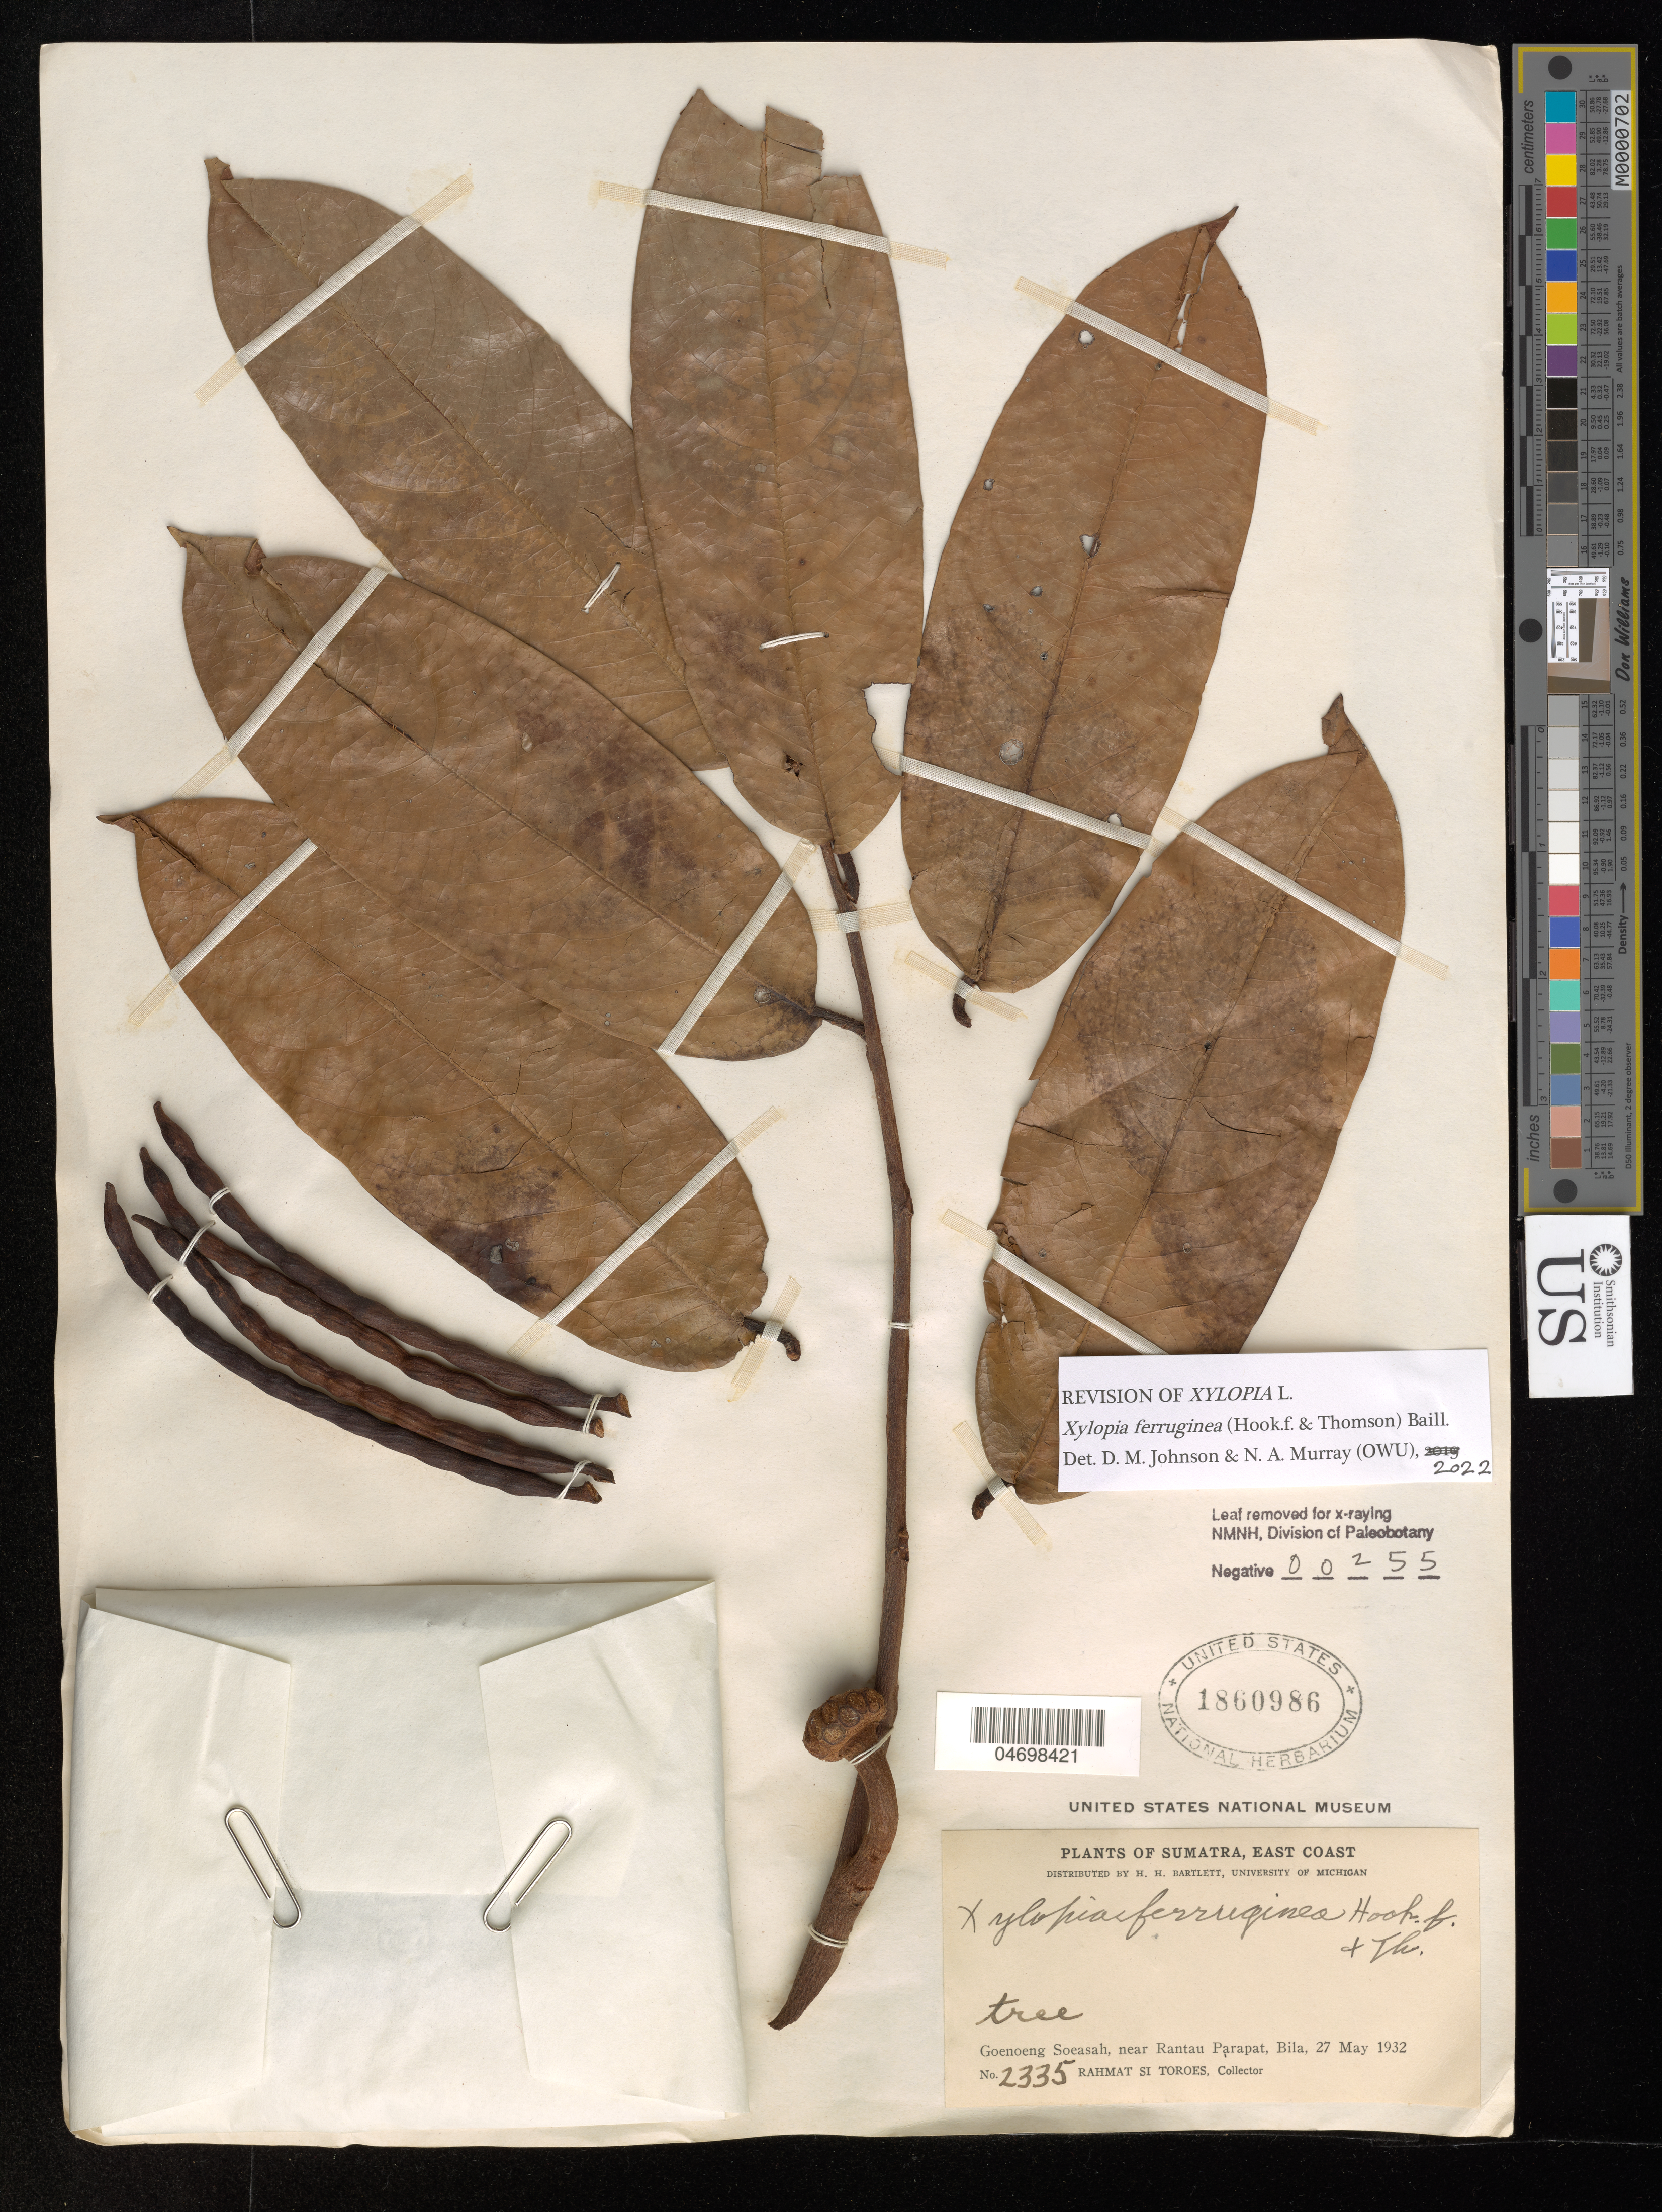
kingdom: Plantae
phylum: Tracheophyta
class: Magnoliopsida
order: Magnoliales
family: Annonaceae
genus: Xylopia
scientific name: Xylopia ferruginea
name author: (Hook. f. & Thomson) Baill.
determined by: Johnson, D. M.; Murray, N. A.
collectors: Rahmat Si Boeea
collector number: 2335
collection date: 1932-05-27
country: Indonesia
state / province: Sumatra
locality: Goenoeng Soeasah, near Rantau Parapat, Bila.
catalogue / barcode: US 1860986